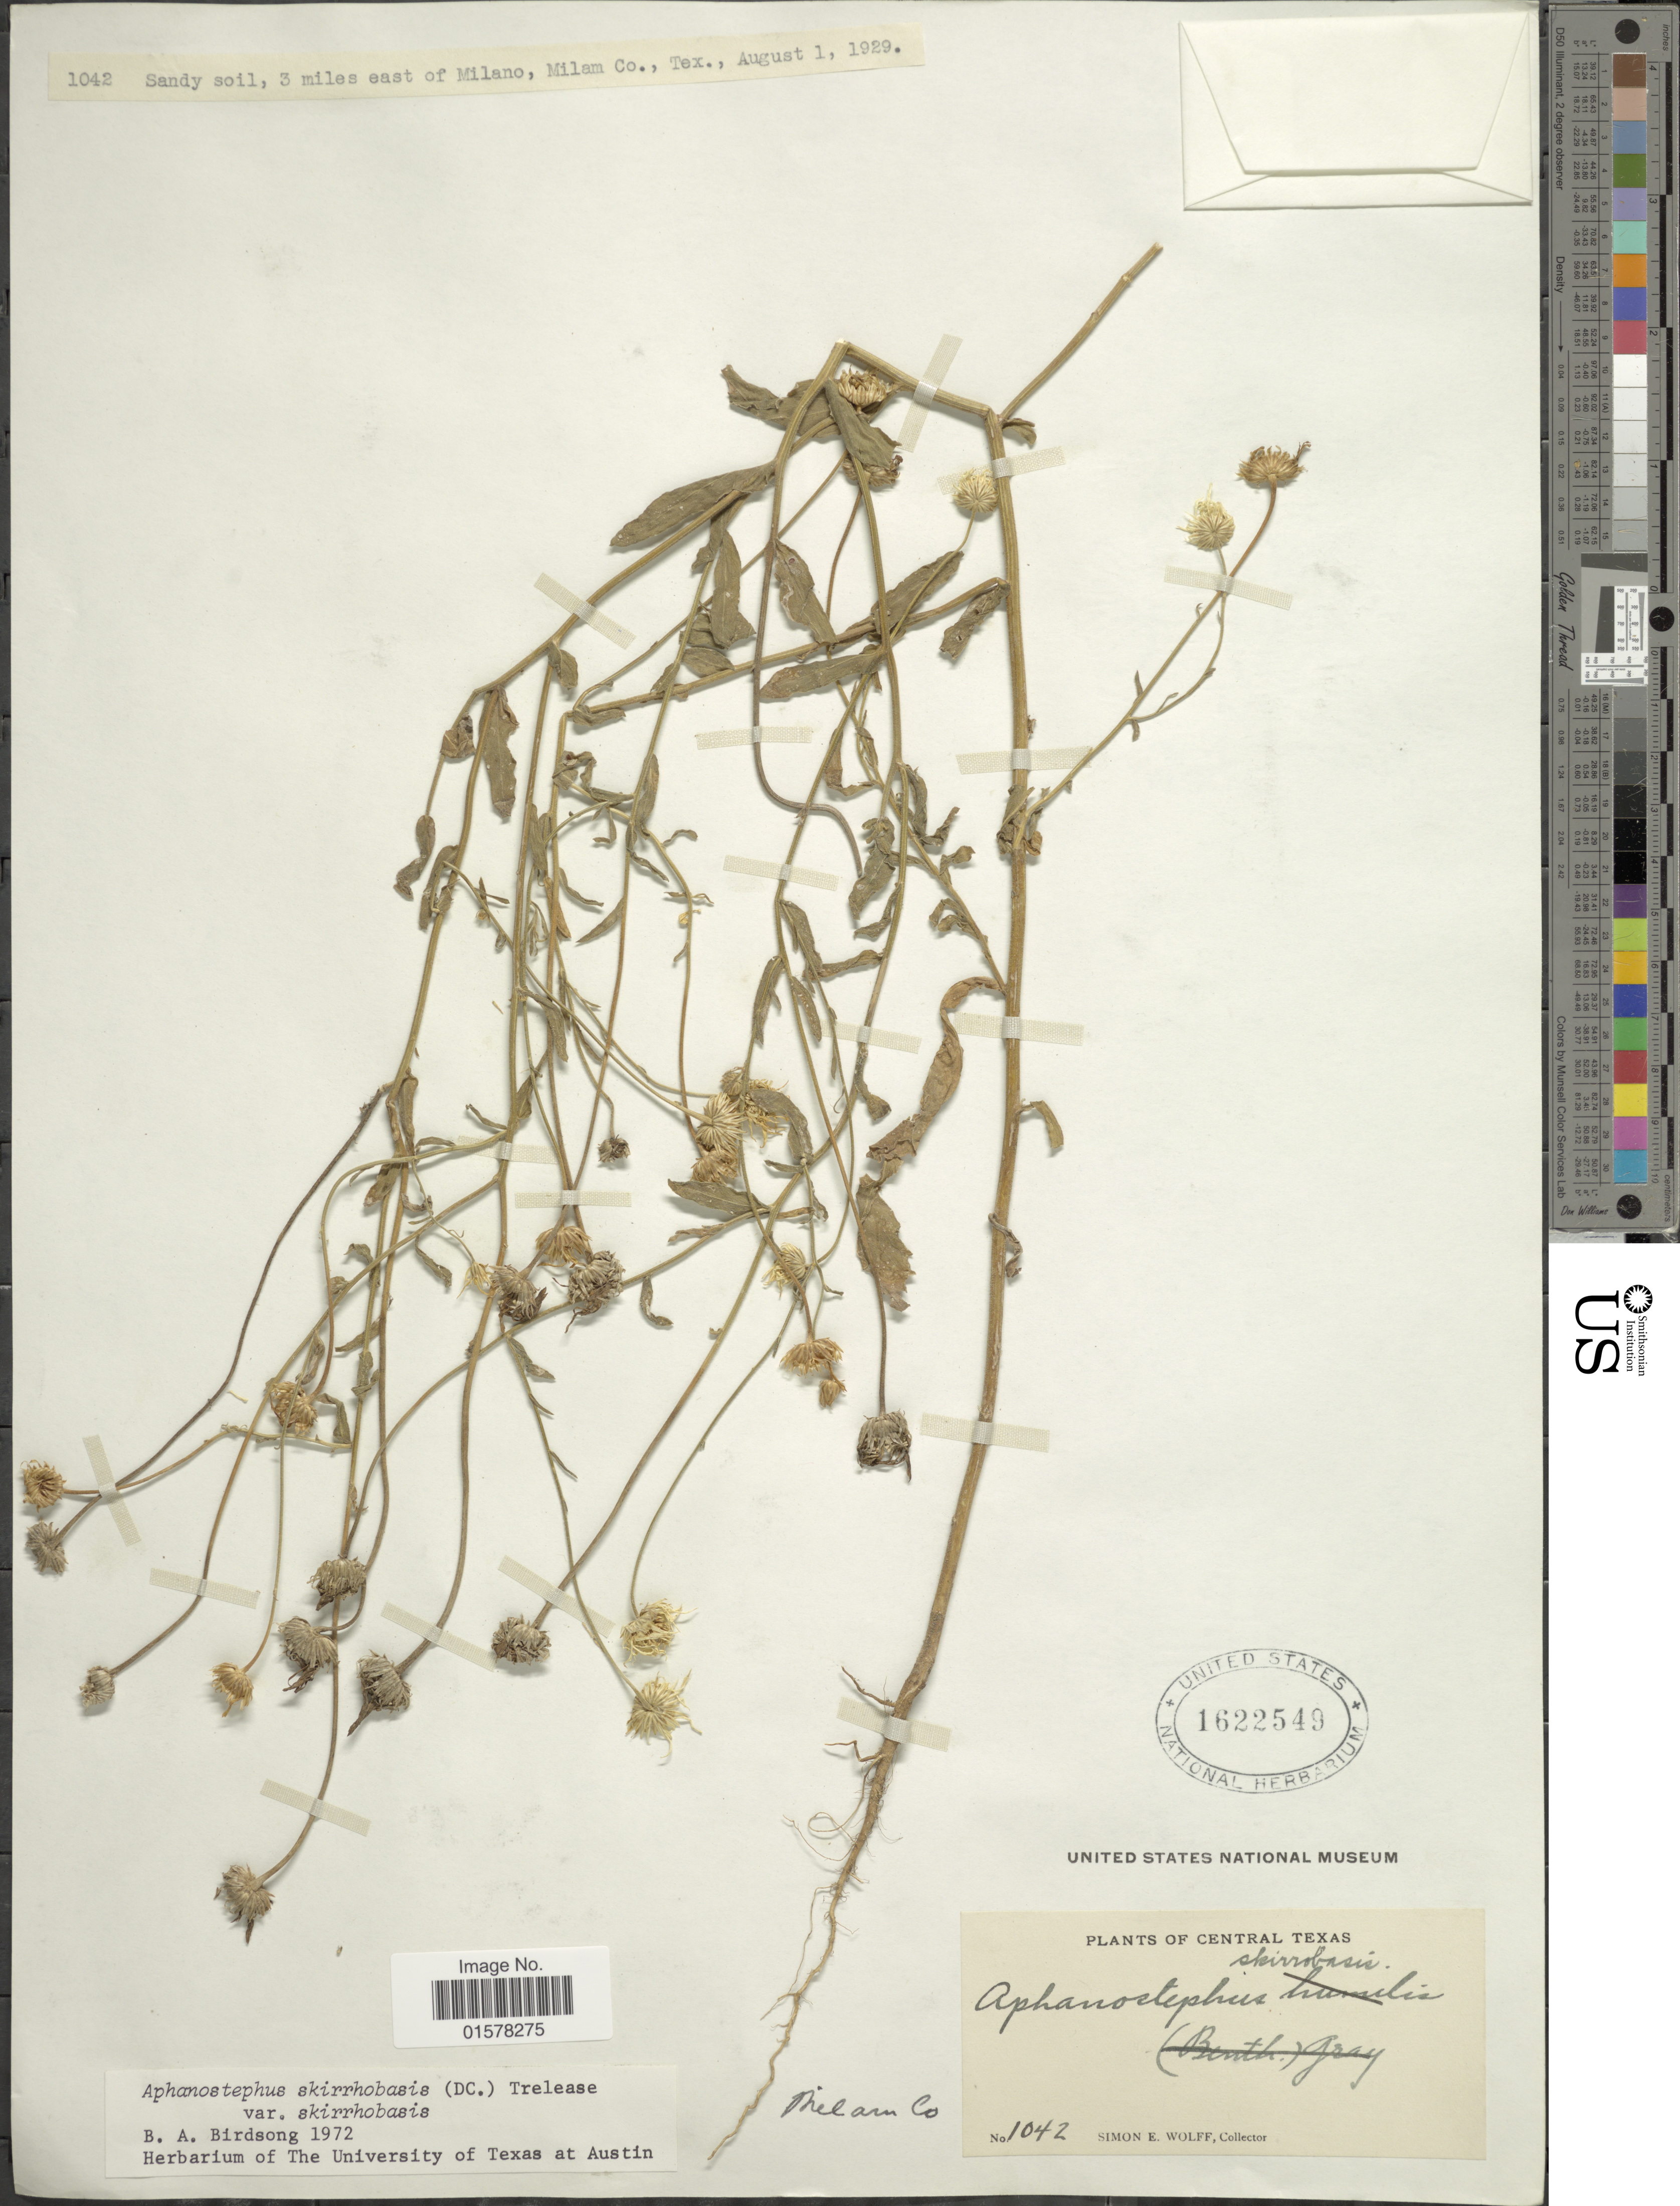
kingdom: Plantae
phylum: Tracheophyta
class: Magnoliopsida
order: Asterales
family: Asteraceae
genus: Aphanostephus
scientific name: Aphanostephus skirrhobasis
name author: (DC.) Trel. ex Coville & Branner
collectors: S. E. Wolff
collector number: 1042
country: United States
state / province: Texas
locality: Central Texas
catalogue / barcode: US 1622549